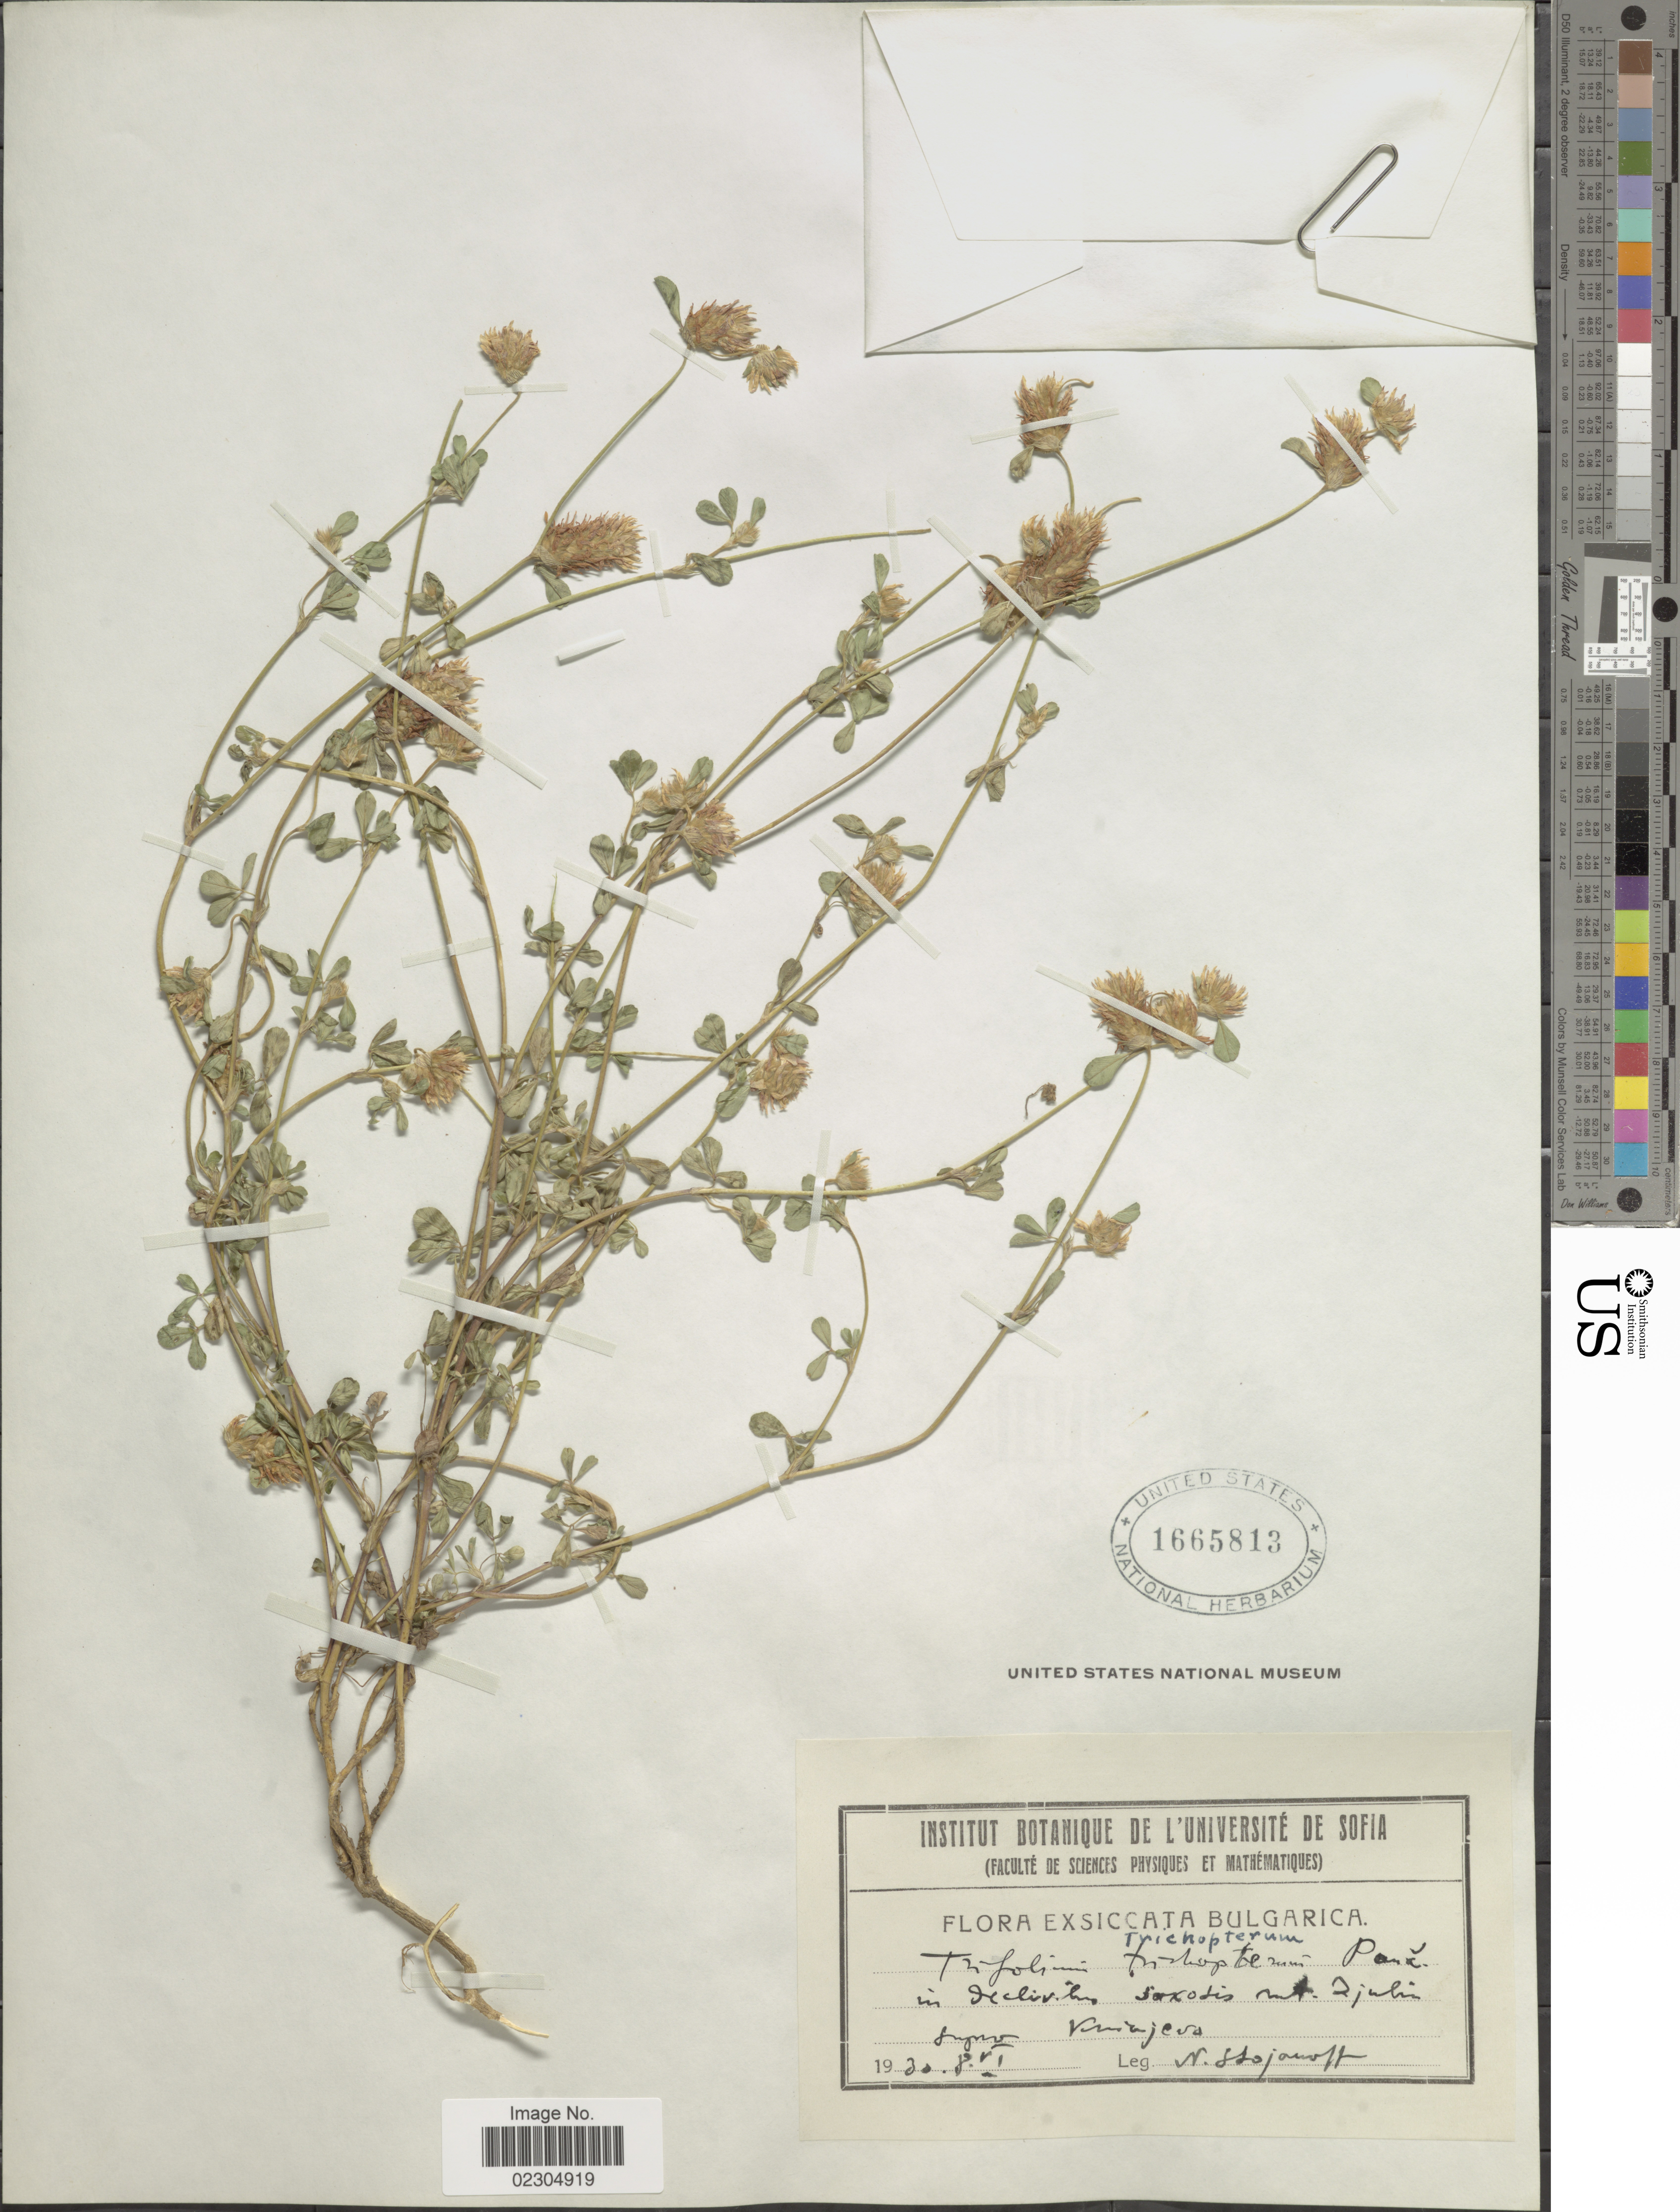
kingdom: Plantae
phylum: Tracheophyta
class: Magnoliopsida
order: Fabales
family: Fabaceae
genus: Trifolium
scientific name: Trifolium trichopterum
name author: Pančić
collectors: N. Stojanoff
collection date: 1930-06-08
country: Bulgaria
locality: Bulgarica. in declivihus sexotis mt. Zjulin. Vinienjevo [interpreted]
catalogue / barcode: US 1665813